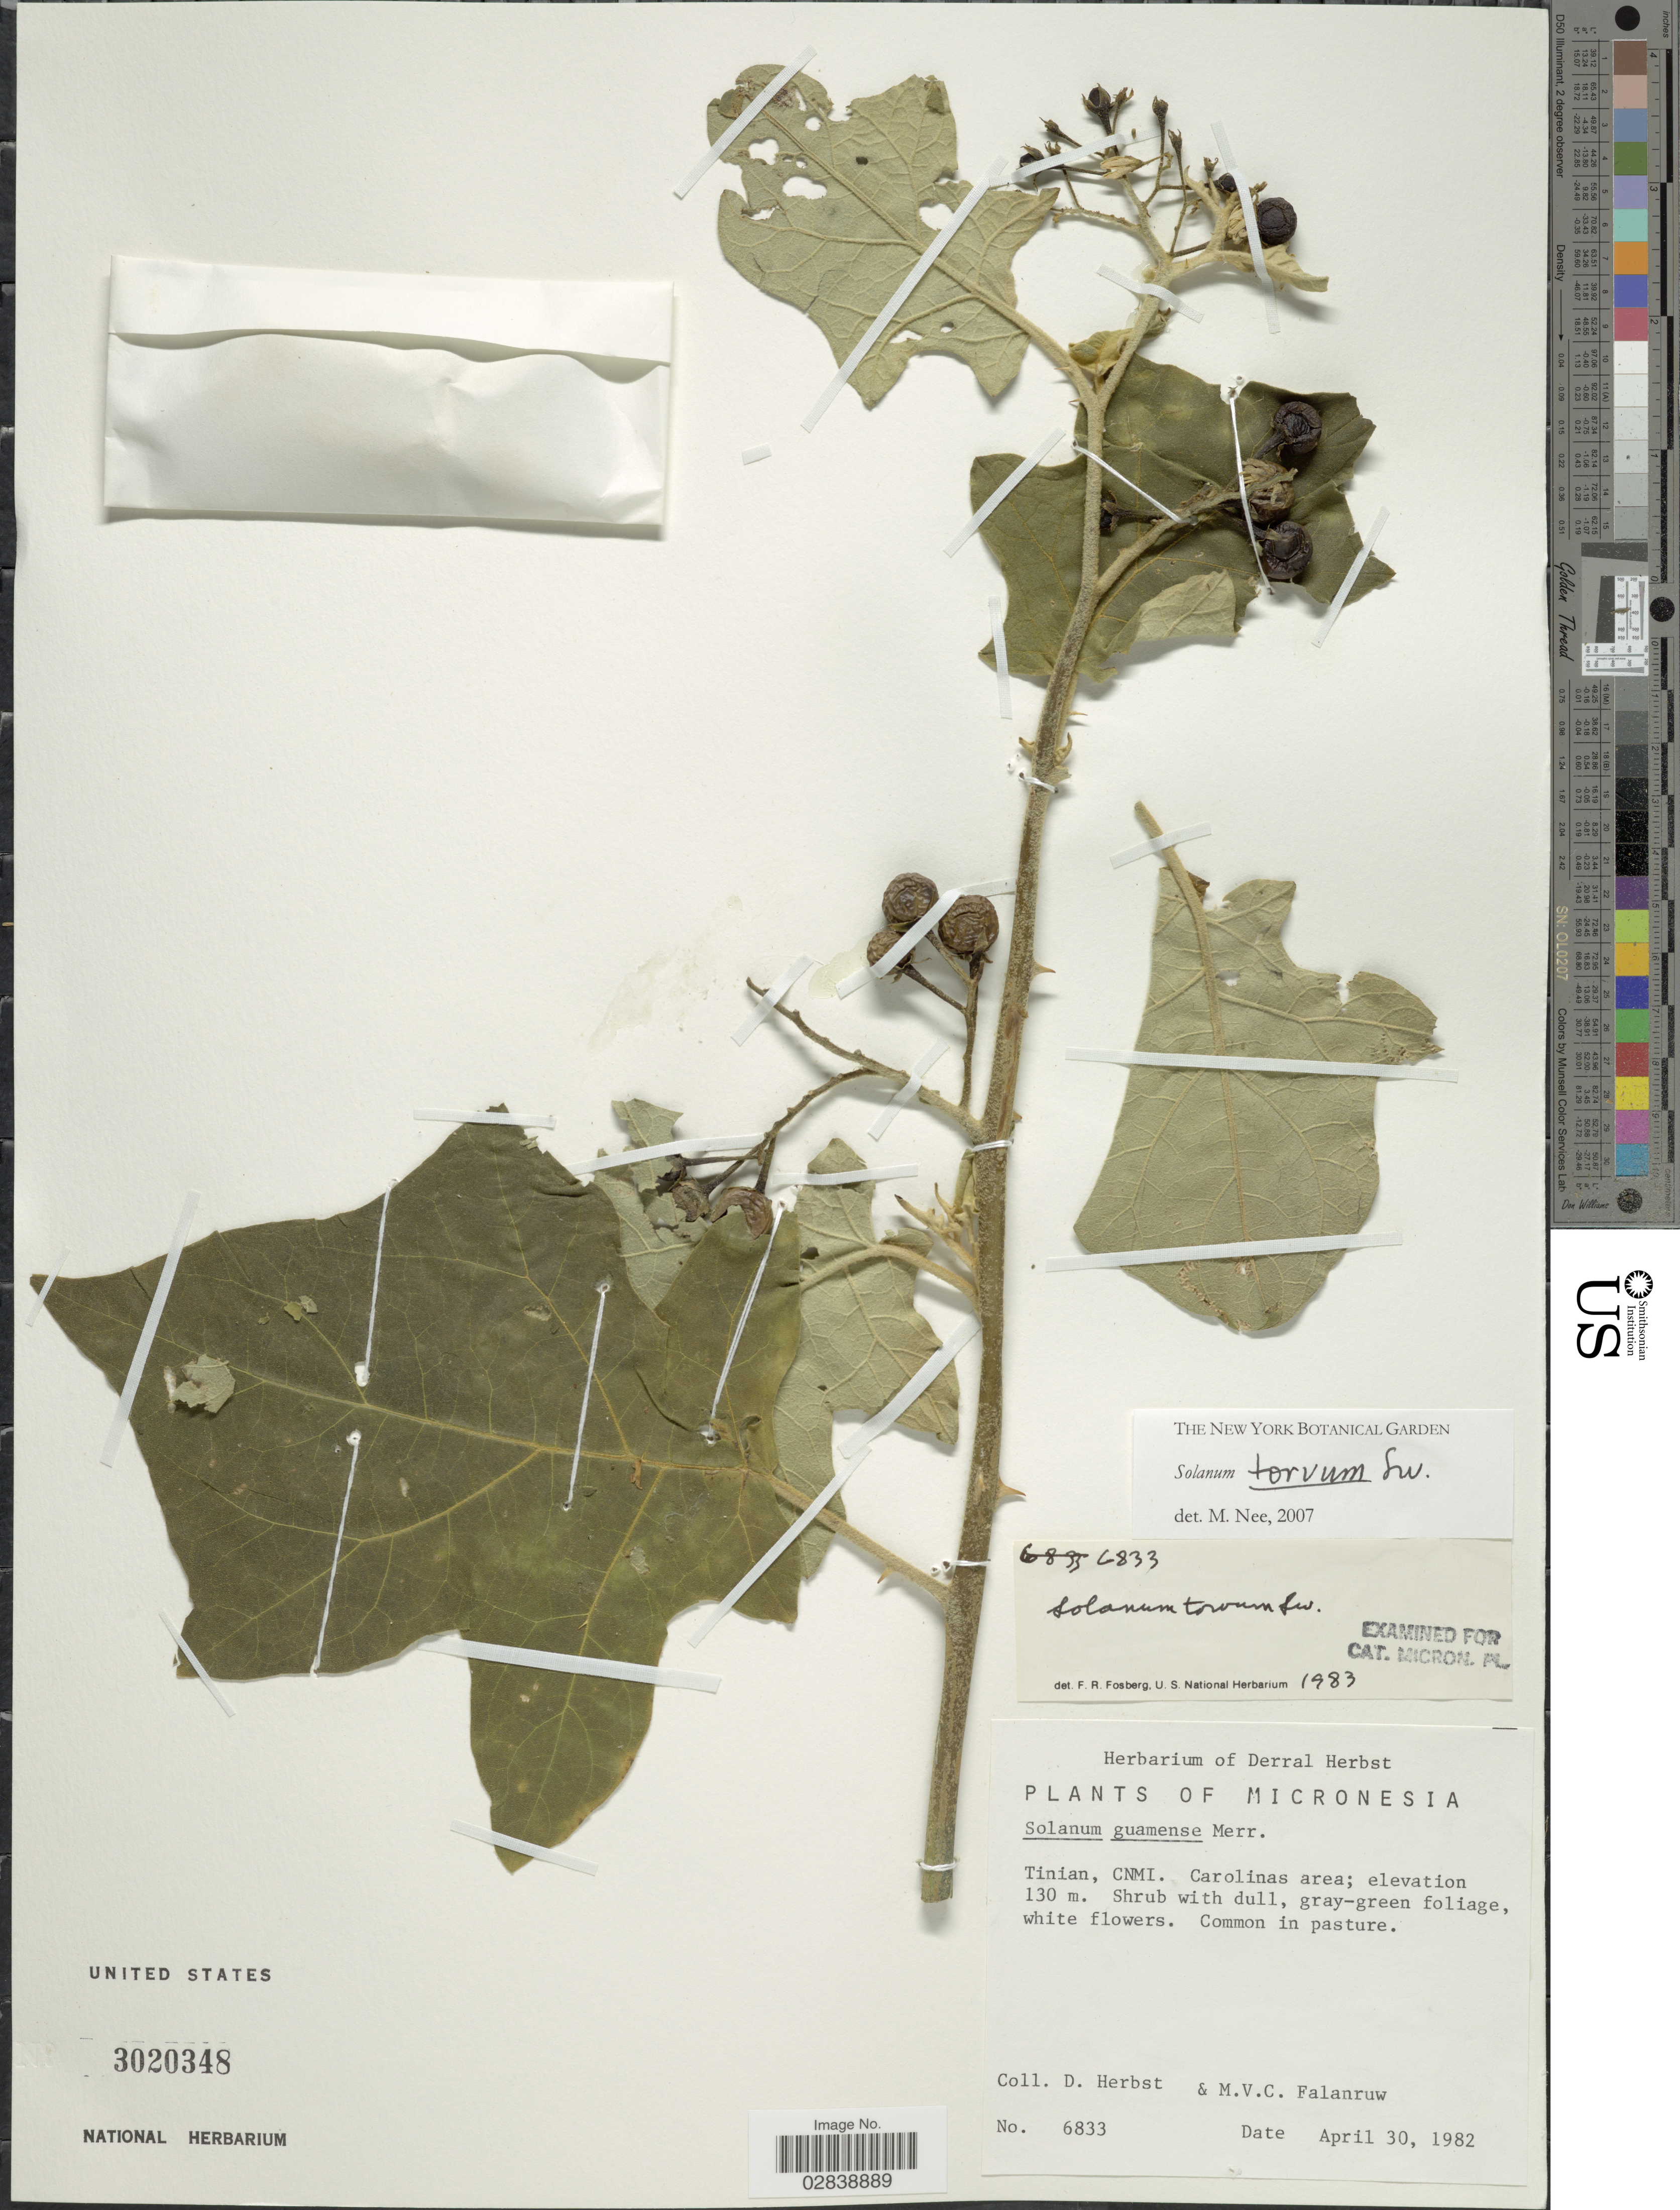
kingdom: Plantae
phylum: Tracheophyta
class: Magnoliopsida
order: Solanales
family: Solanaceae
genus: Solanum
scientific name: Solanum torvum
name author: Sw.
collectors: D. Herbst & M. V. Falanruw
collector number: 6833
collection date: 1982-04-30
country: Northern Mariana Islands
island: Tinian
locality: Tinian, CNMI. Carolinas area.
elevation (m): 130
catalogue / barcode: US 3020348